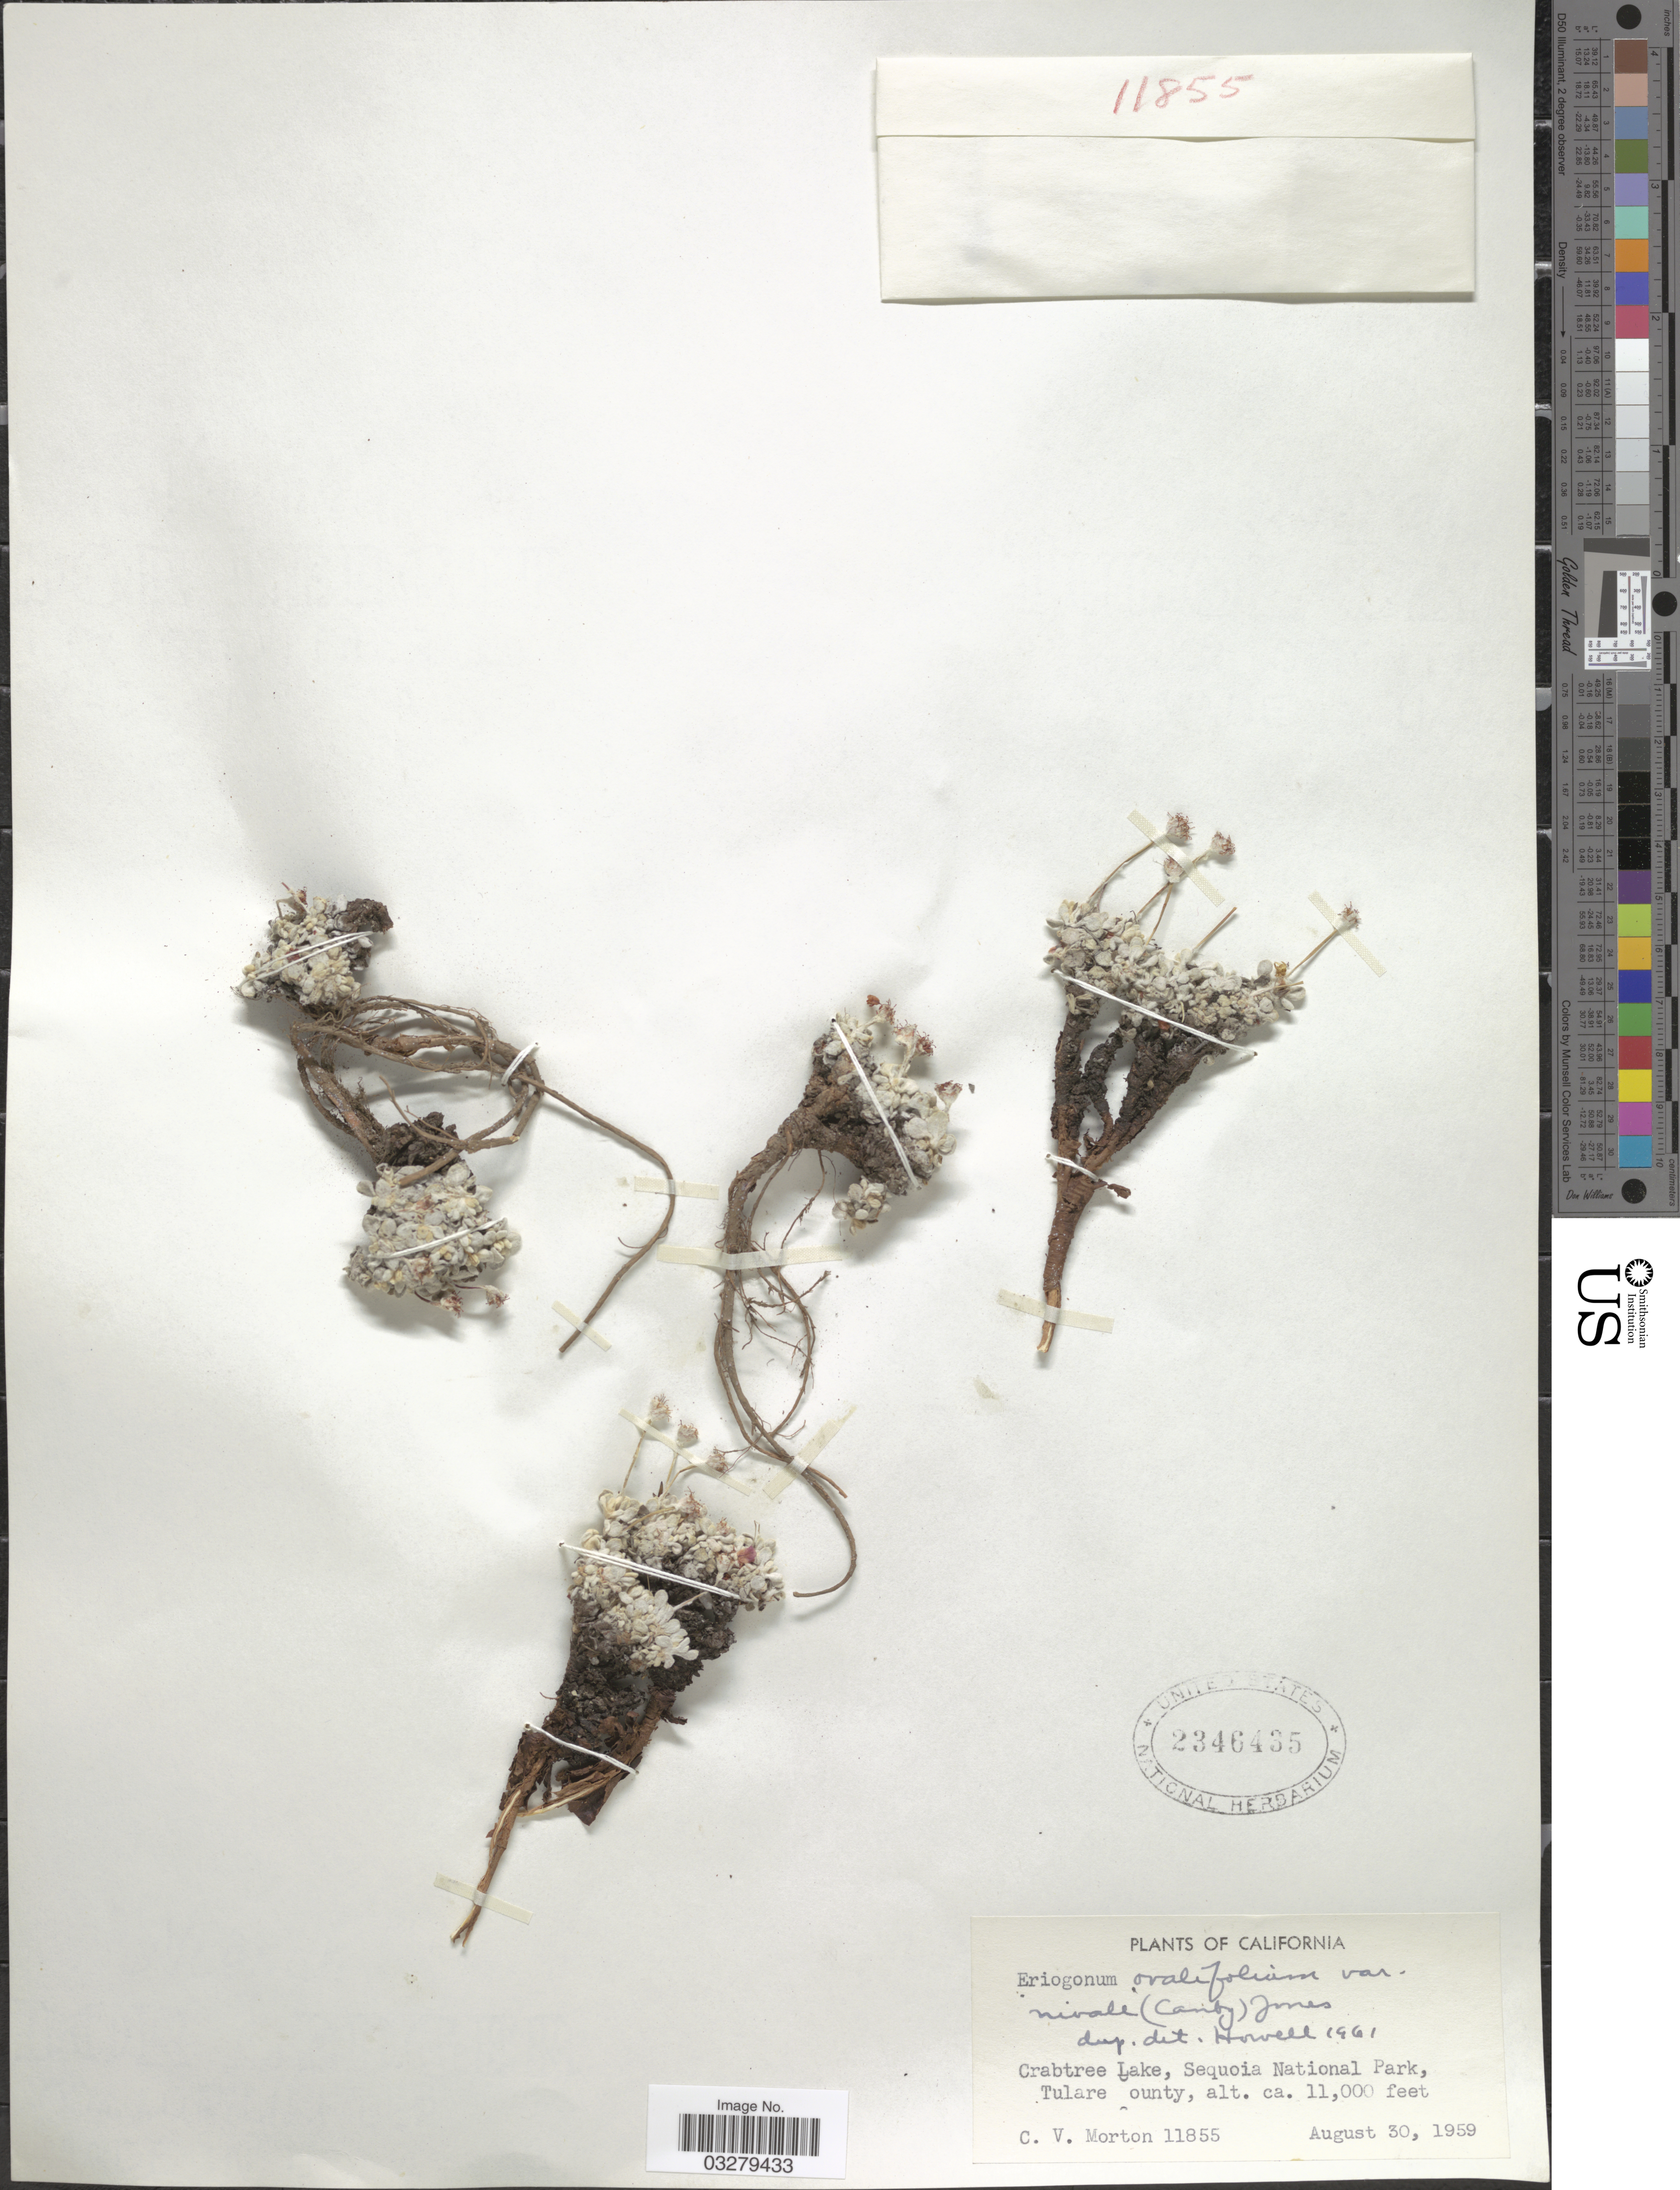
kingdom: Plantae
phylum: Tracheophyta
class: Magnoliopsida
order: Caryophyllales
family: Polygonaceae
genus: Eriogonum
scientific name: Eriogonum ovalifolium var. nivale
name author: (Canby ex Coville) M.E. Jones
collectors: C. V. Morton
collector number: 11855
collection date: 1959-08-30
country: United States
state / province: California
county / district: Tulare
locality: Crabtree Lake, Sequoia National Park, Tulare County.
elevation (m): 3353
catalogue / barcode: US 2346435